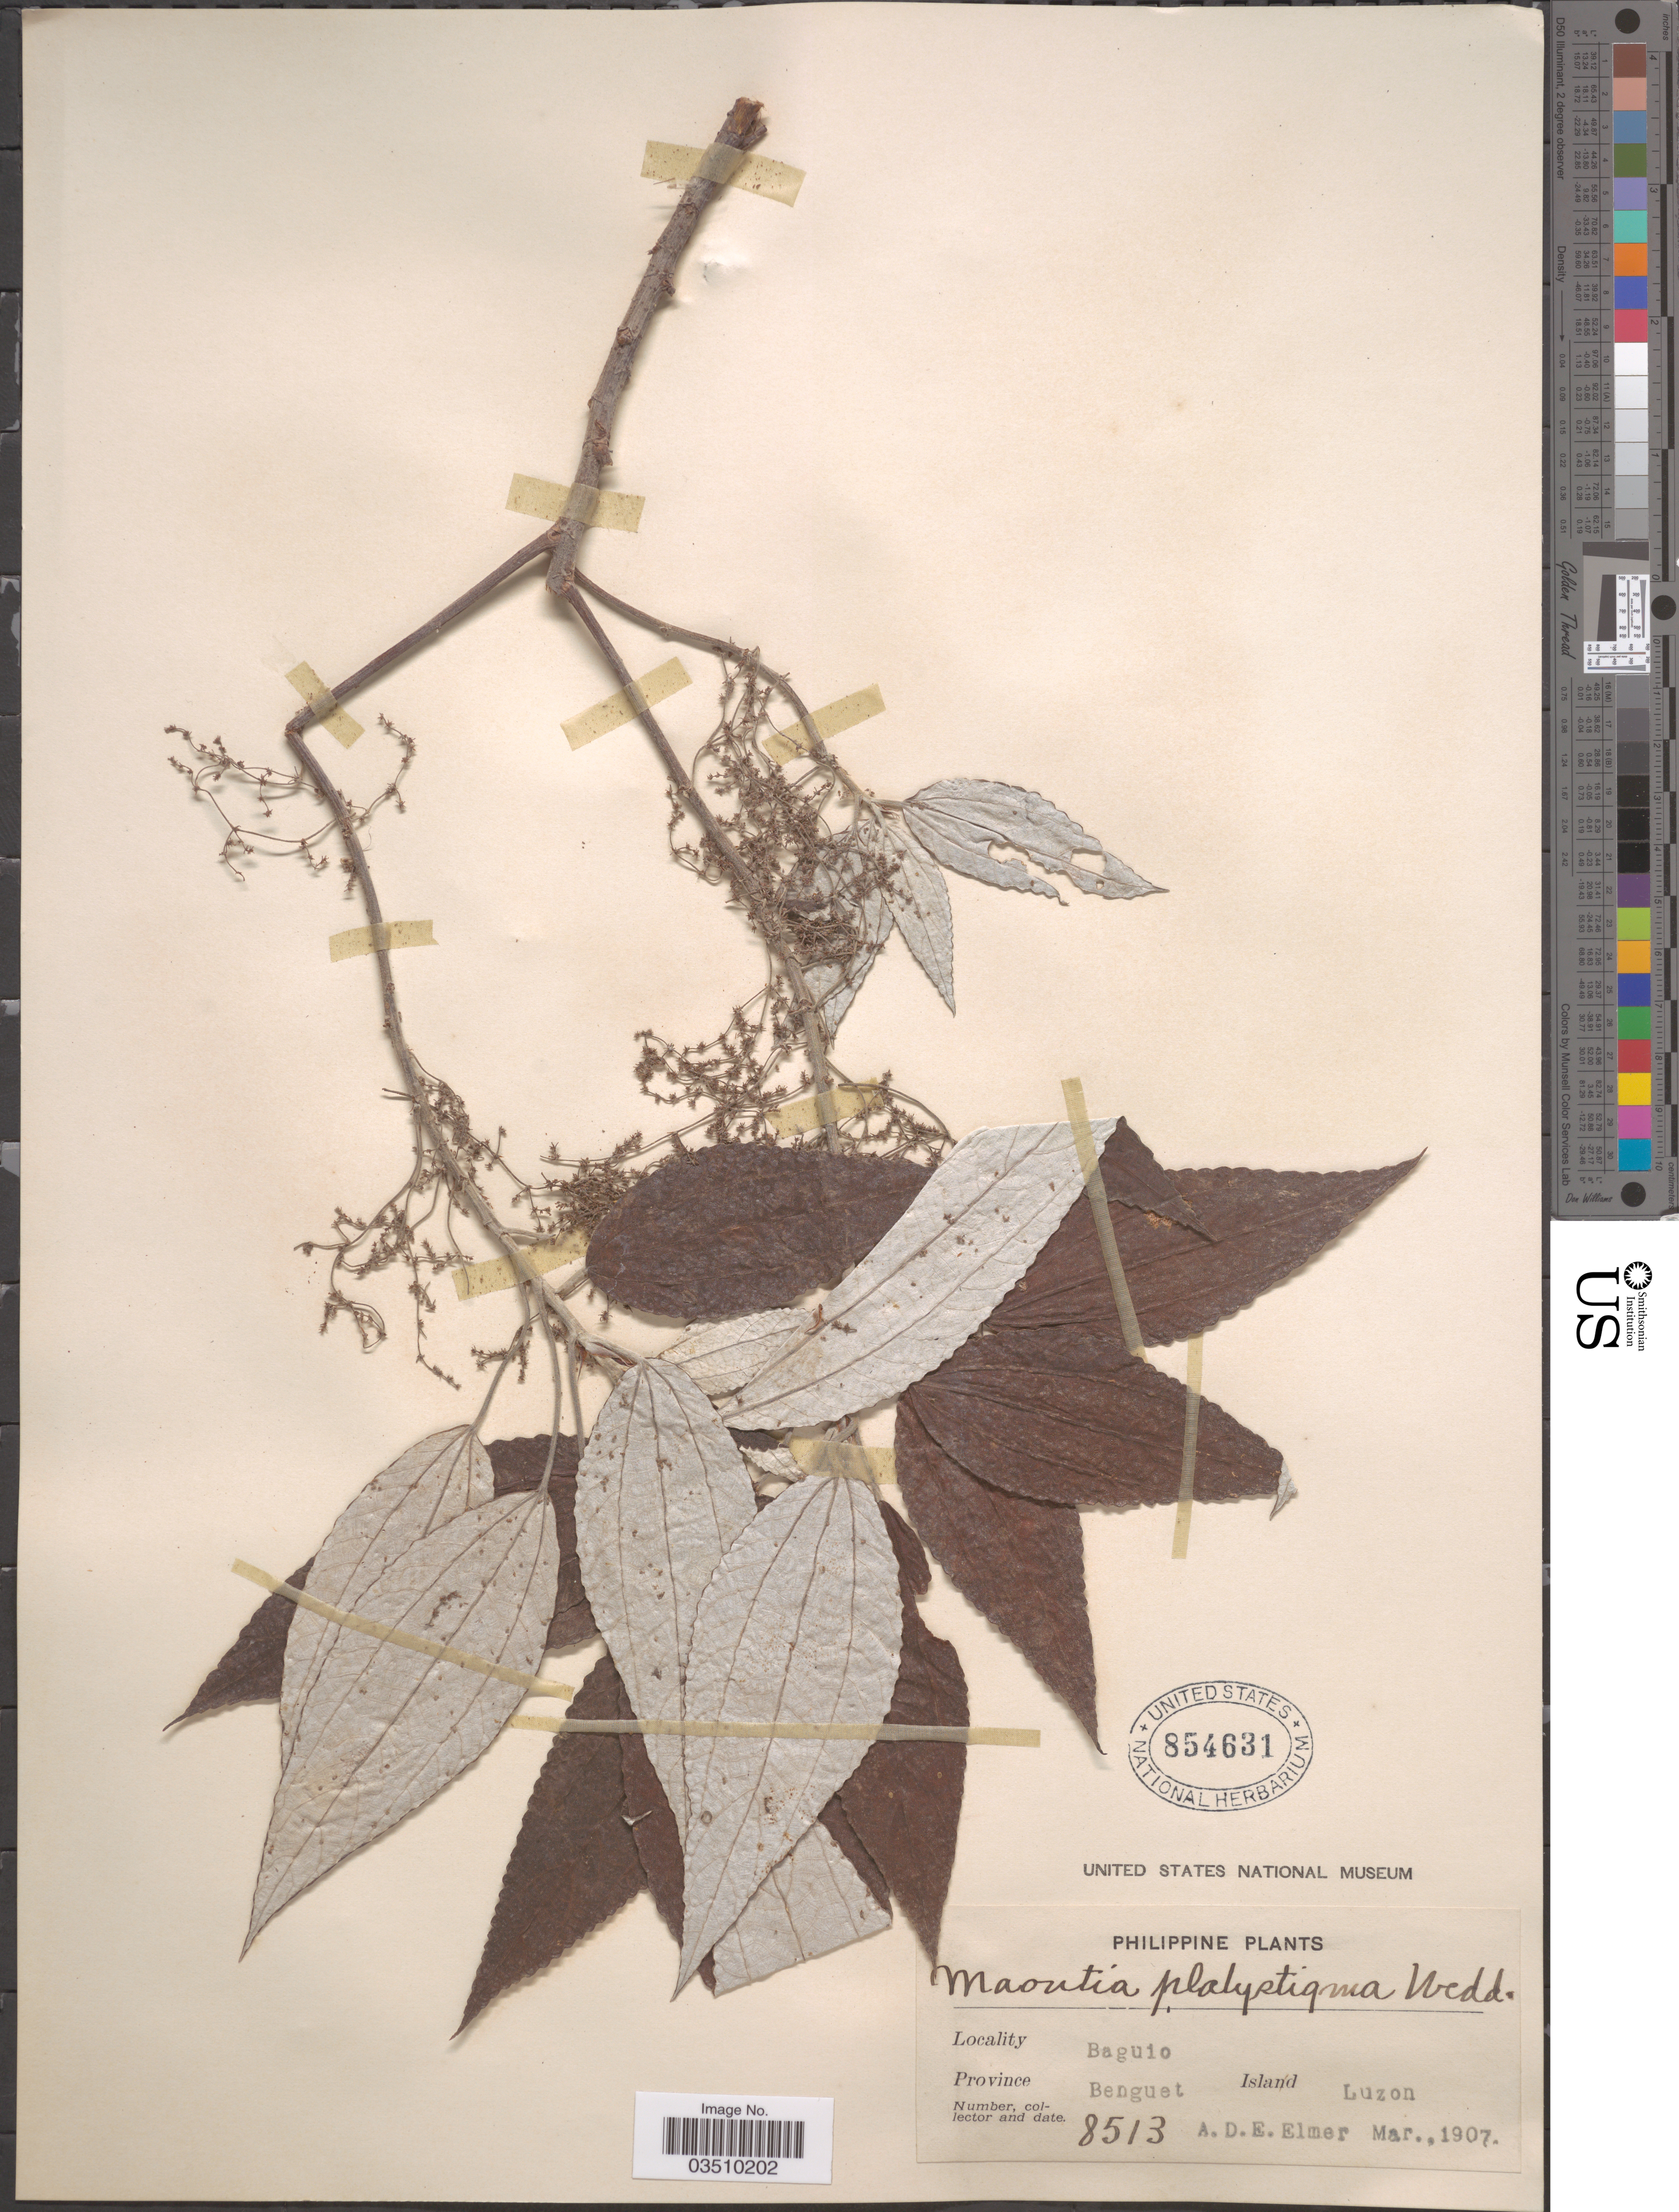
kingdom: Plantae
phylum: Tracheophyta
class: Magnoliopsida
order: Rosales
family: Urticaceae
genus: Maoutia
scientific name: Maoutia setosa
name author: Wedd.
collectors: A. D. E. Elmer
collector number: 8513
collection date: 1907-03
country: Philippines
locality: Baguio. Province Benguet. Island Luzon.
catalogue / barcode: US 854631